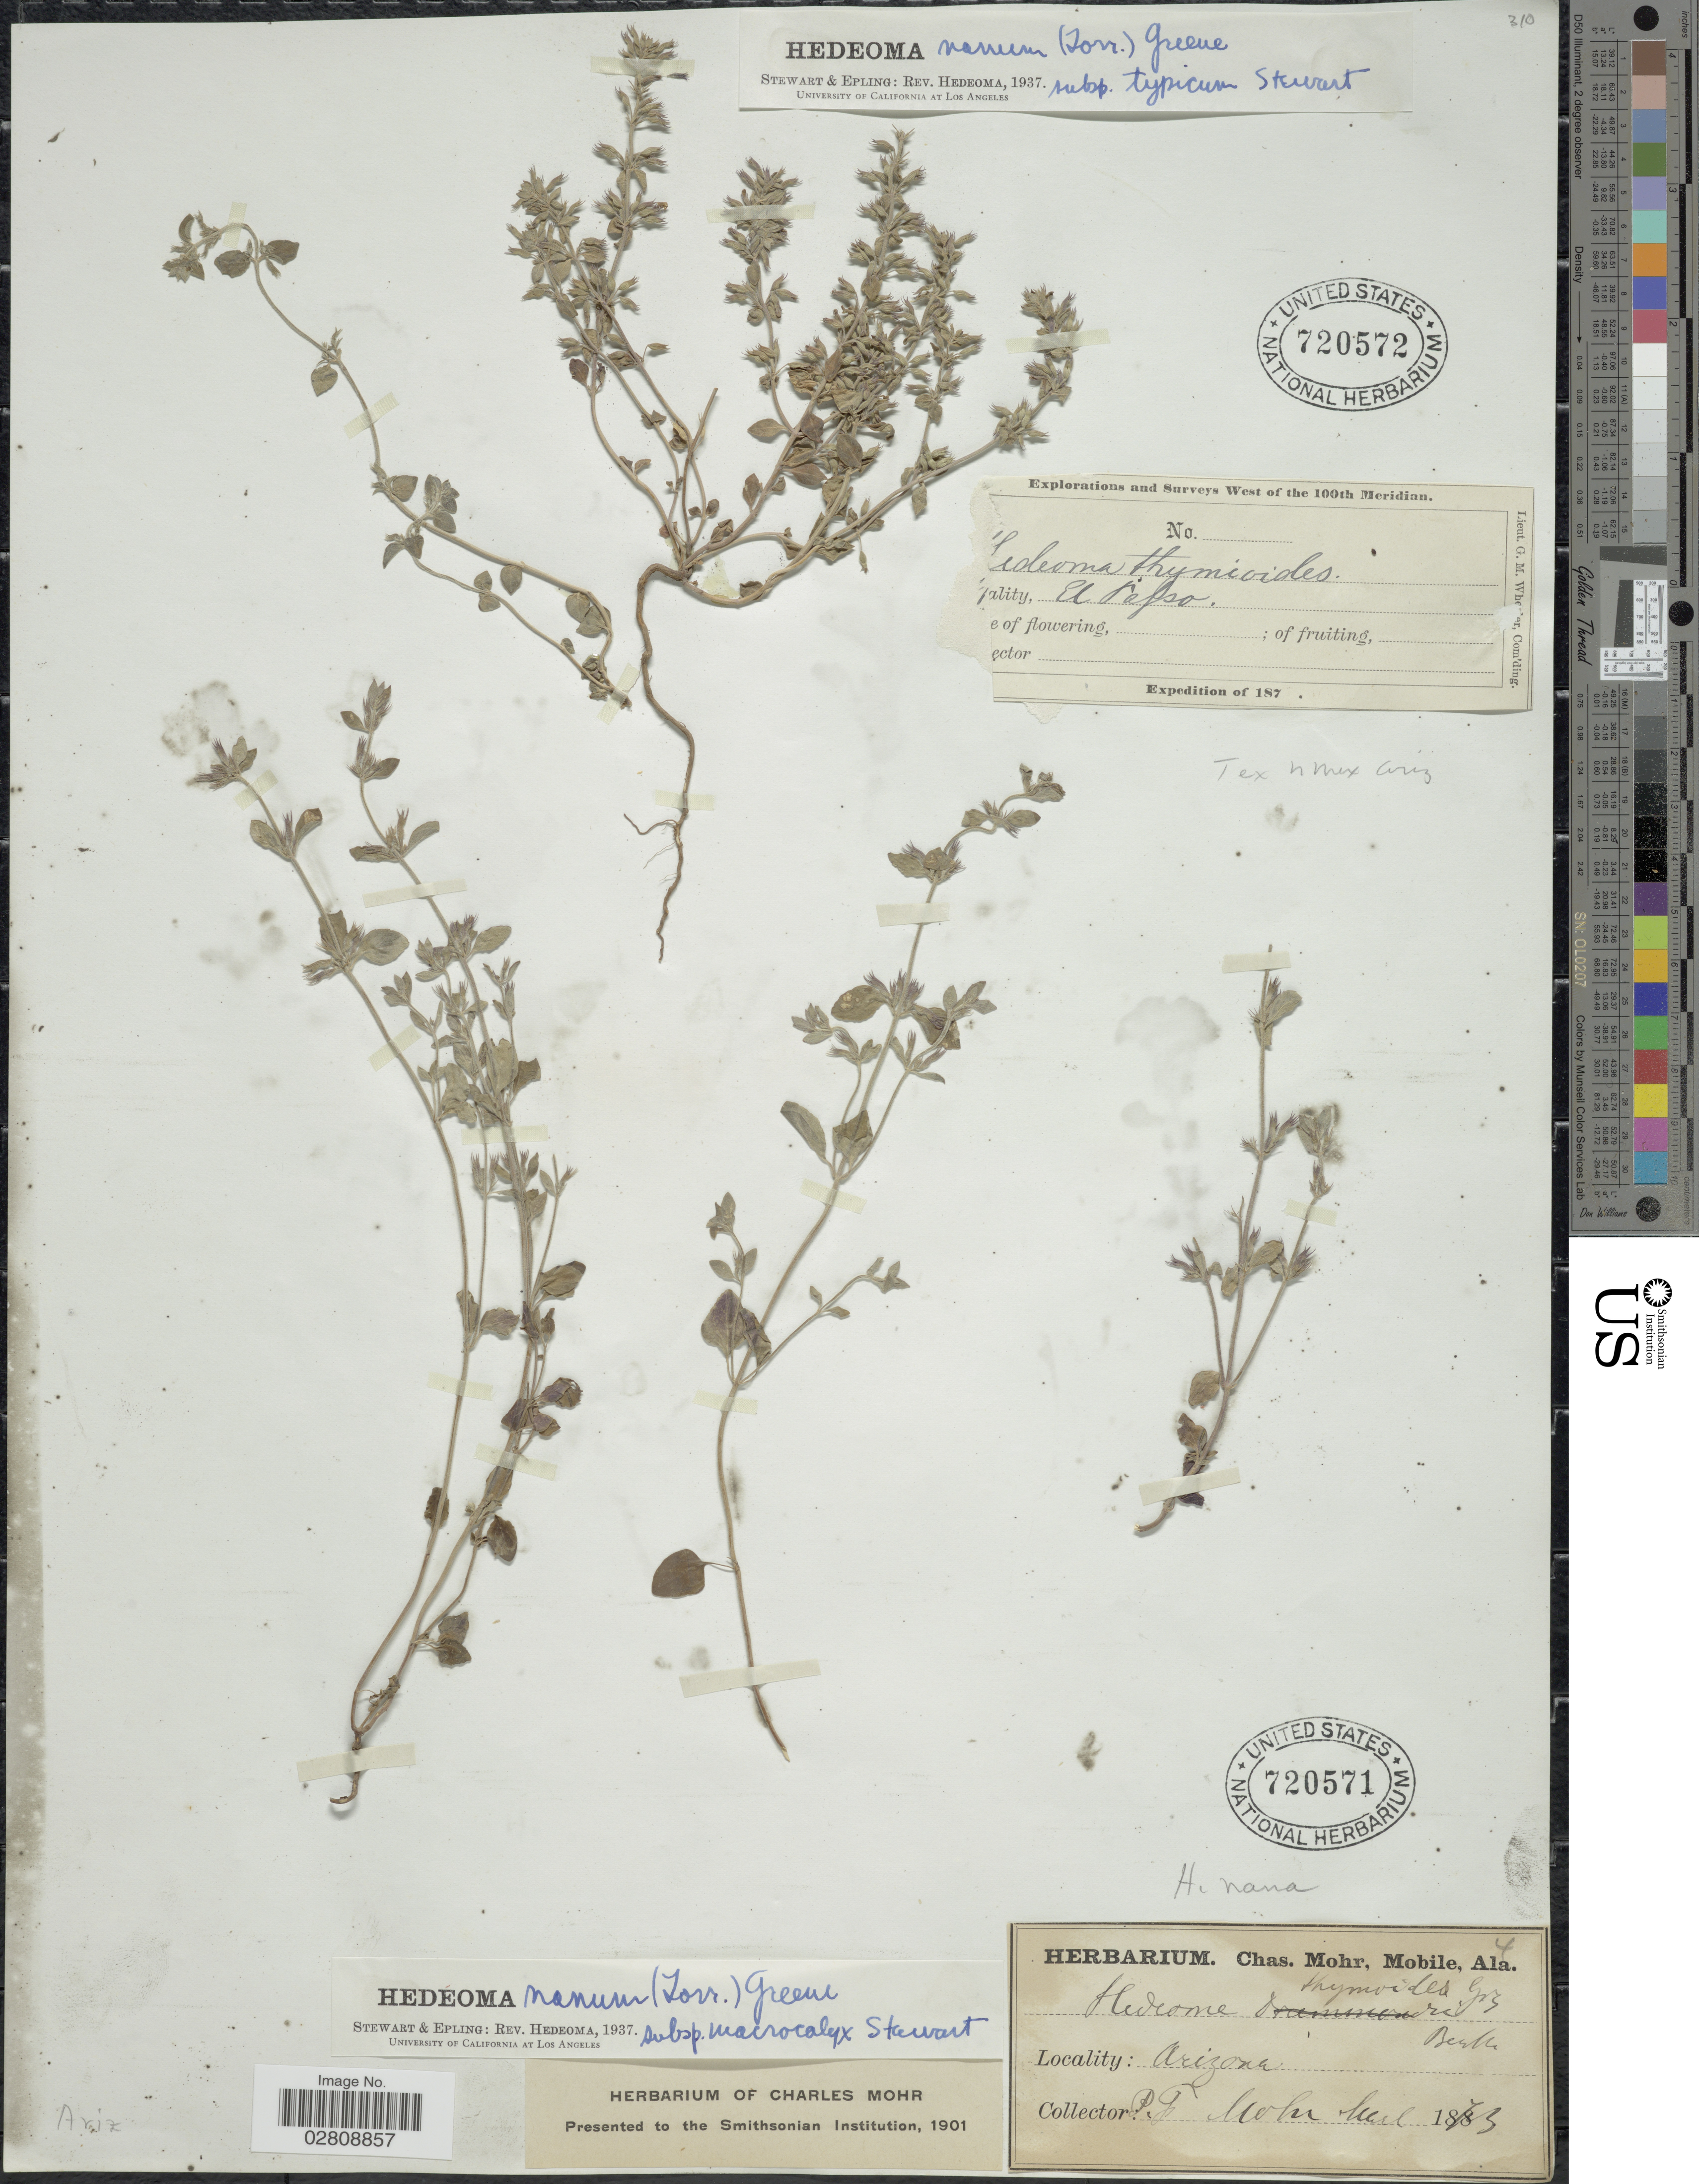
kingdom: Plantae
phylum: Tracheophyta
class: Magnoliopsida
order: Lamiales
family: Lamiaceae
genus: Hedeoma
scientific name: Hedeoma nana subsp. macrocalyx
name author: W.S. Stewart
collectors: P. F. Mohr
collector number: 4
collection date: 1873-04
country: United States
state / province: Arizona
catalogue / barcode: US 720571